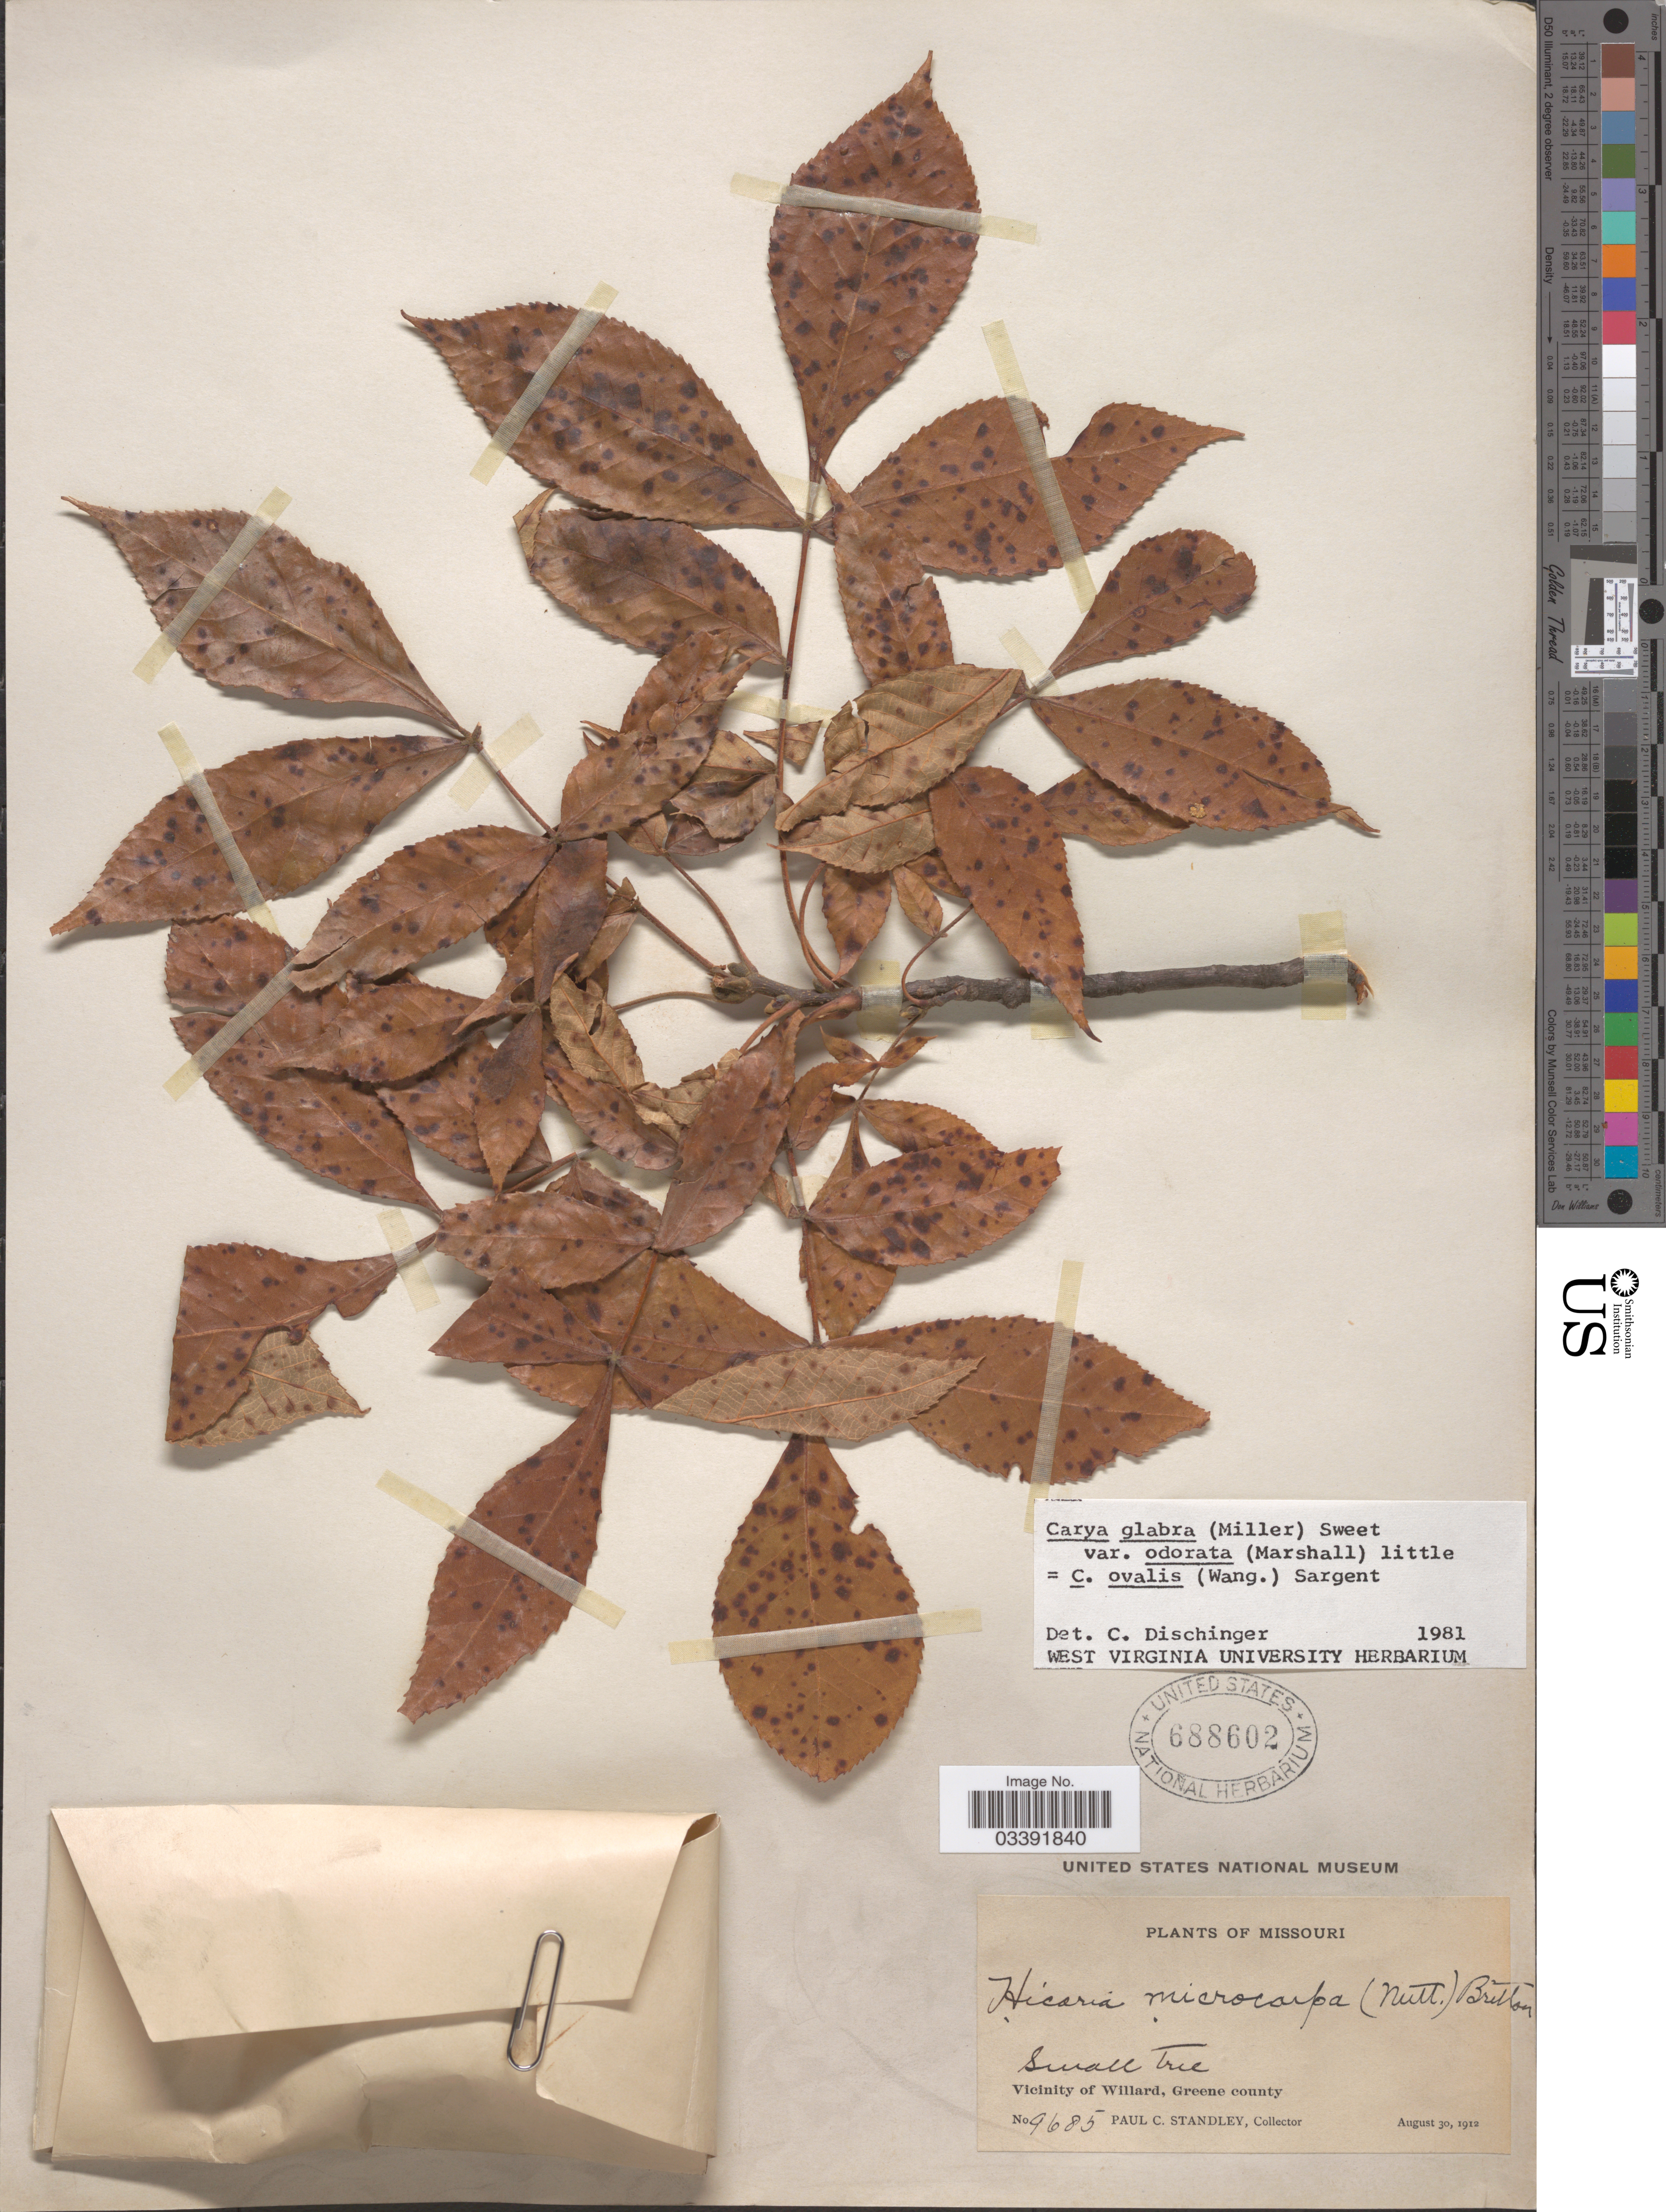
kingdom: Plantae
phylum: Tracheophyta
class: Magnoliopsida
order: Fagales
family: Juglandaceae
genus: Carya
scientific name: Carya glabra var. odorata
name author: (Marshall) Little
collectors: P. C. Standley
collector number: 9685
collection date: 1912-08-30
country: United States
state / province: Missouri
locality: Vicinity of Willard, Greene county.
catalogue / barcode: US 688602